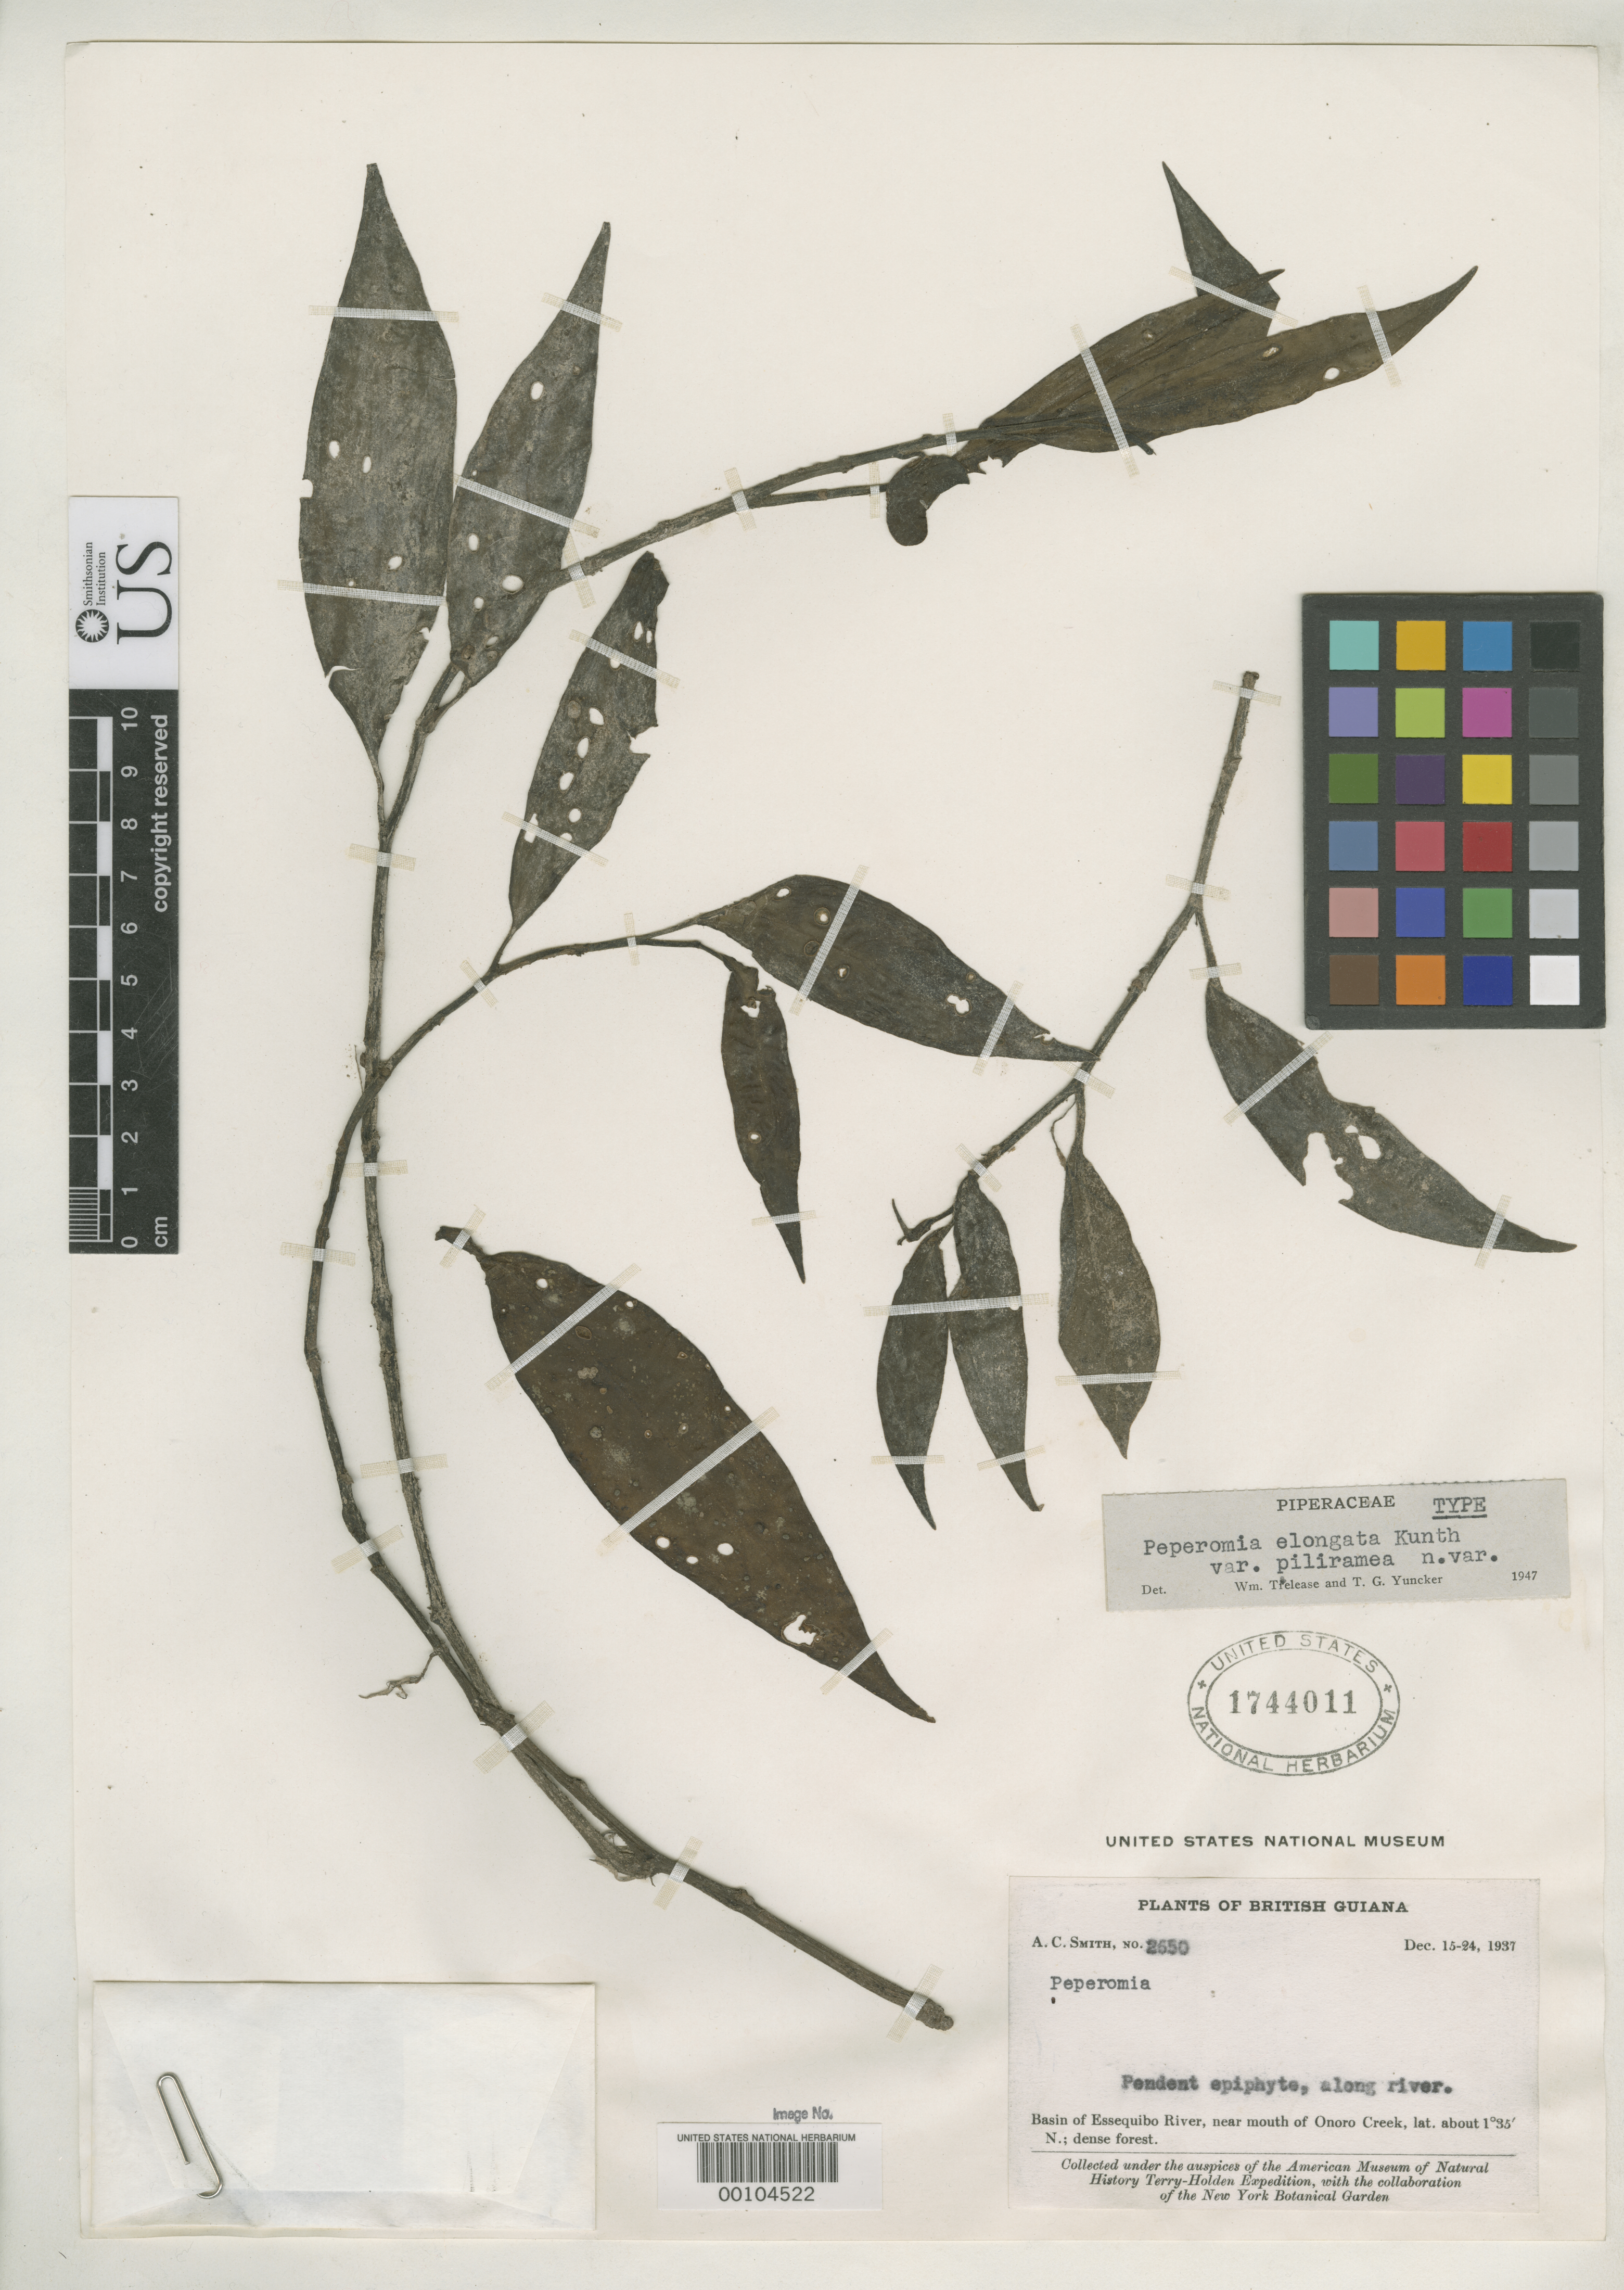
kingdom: Plantae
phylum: Tracheophyta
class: Magnoliopsida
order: Piperales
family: Piperaceae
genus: Peperomia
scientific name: Peperomia elongata var. piliramea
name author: Trel. & Yunck.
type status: Holotype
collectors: A. C. Smith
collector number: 2650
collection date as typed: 15 Dec 1937 to 24 Dec 1937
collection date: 1937-12-15/1937-12-24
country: Guyana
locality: Near mouth of Onoro River.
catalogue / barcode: US 1744011